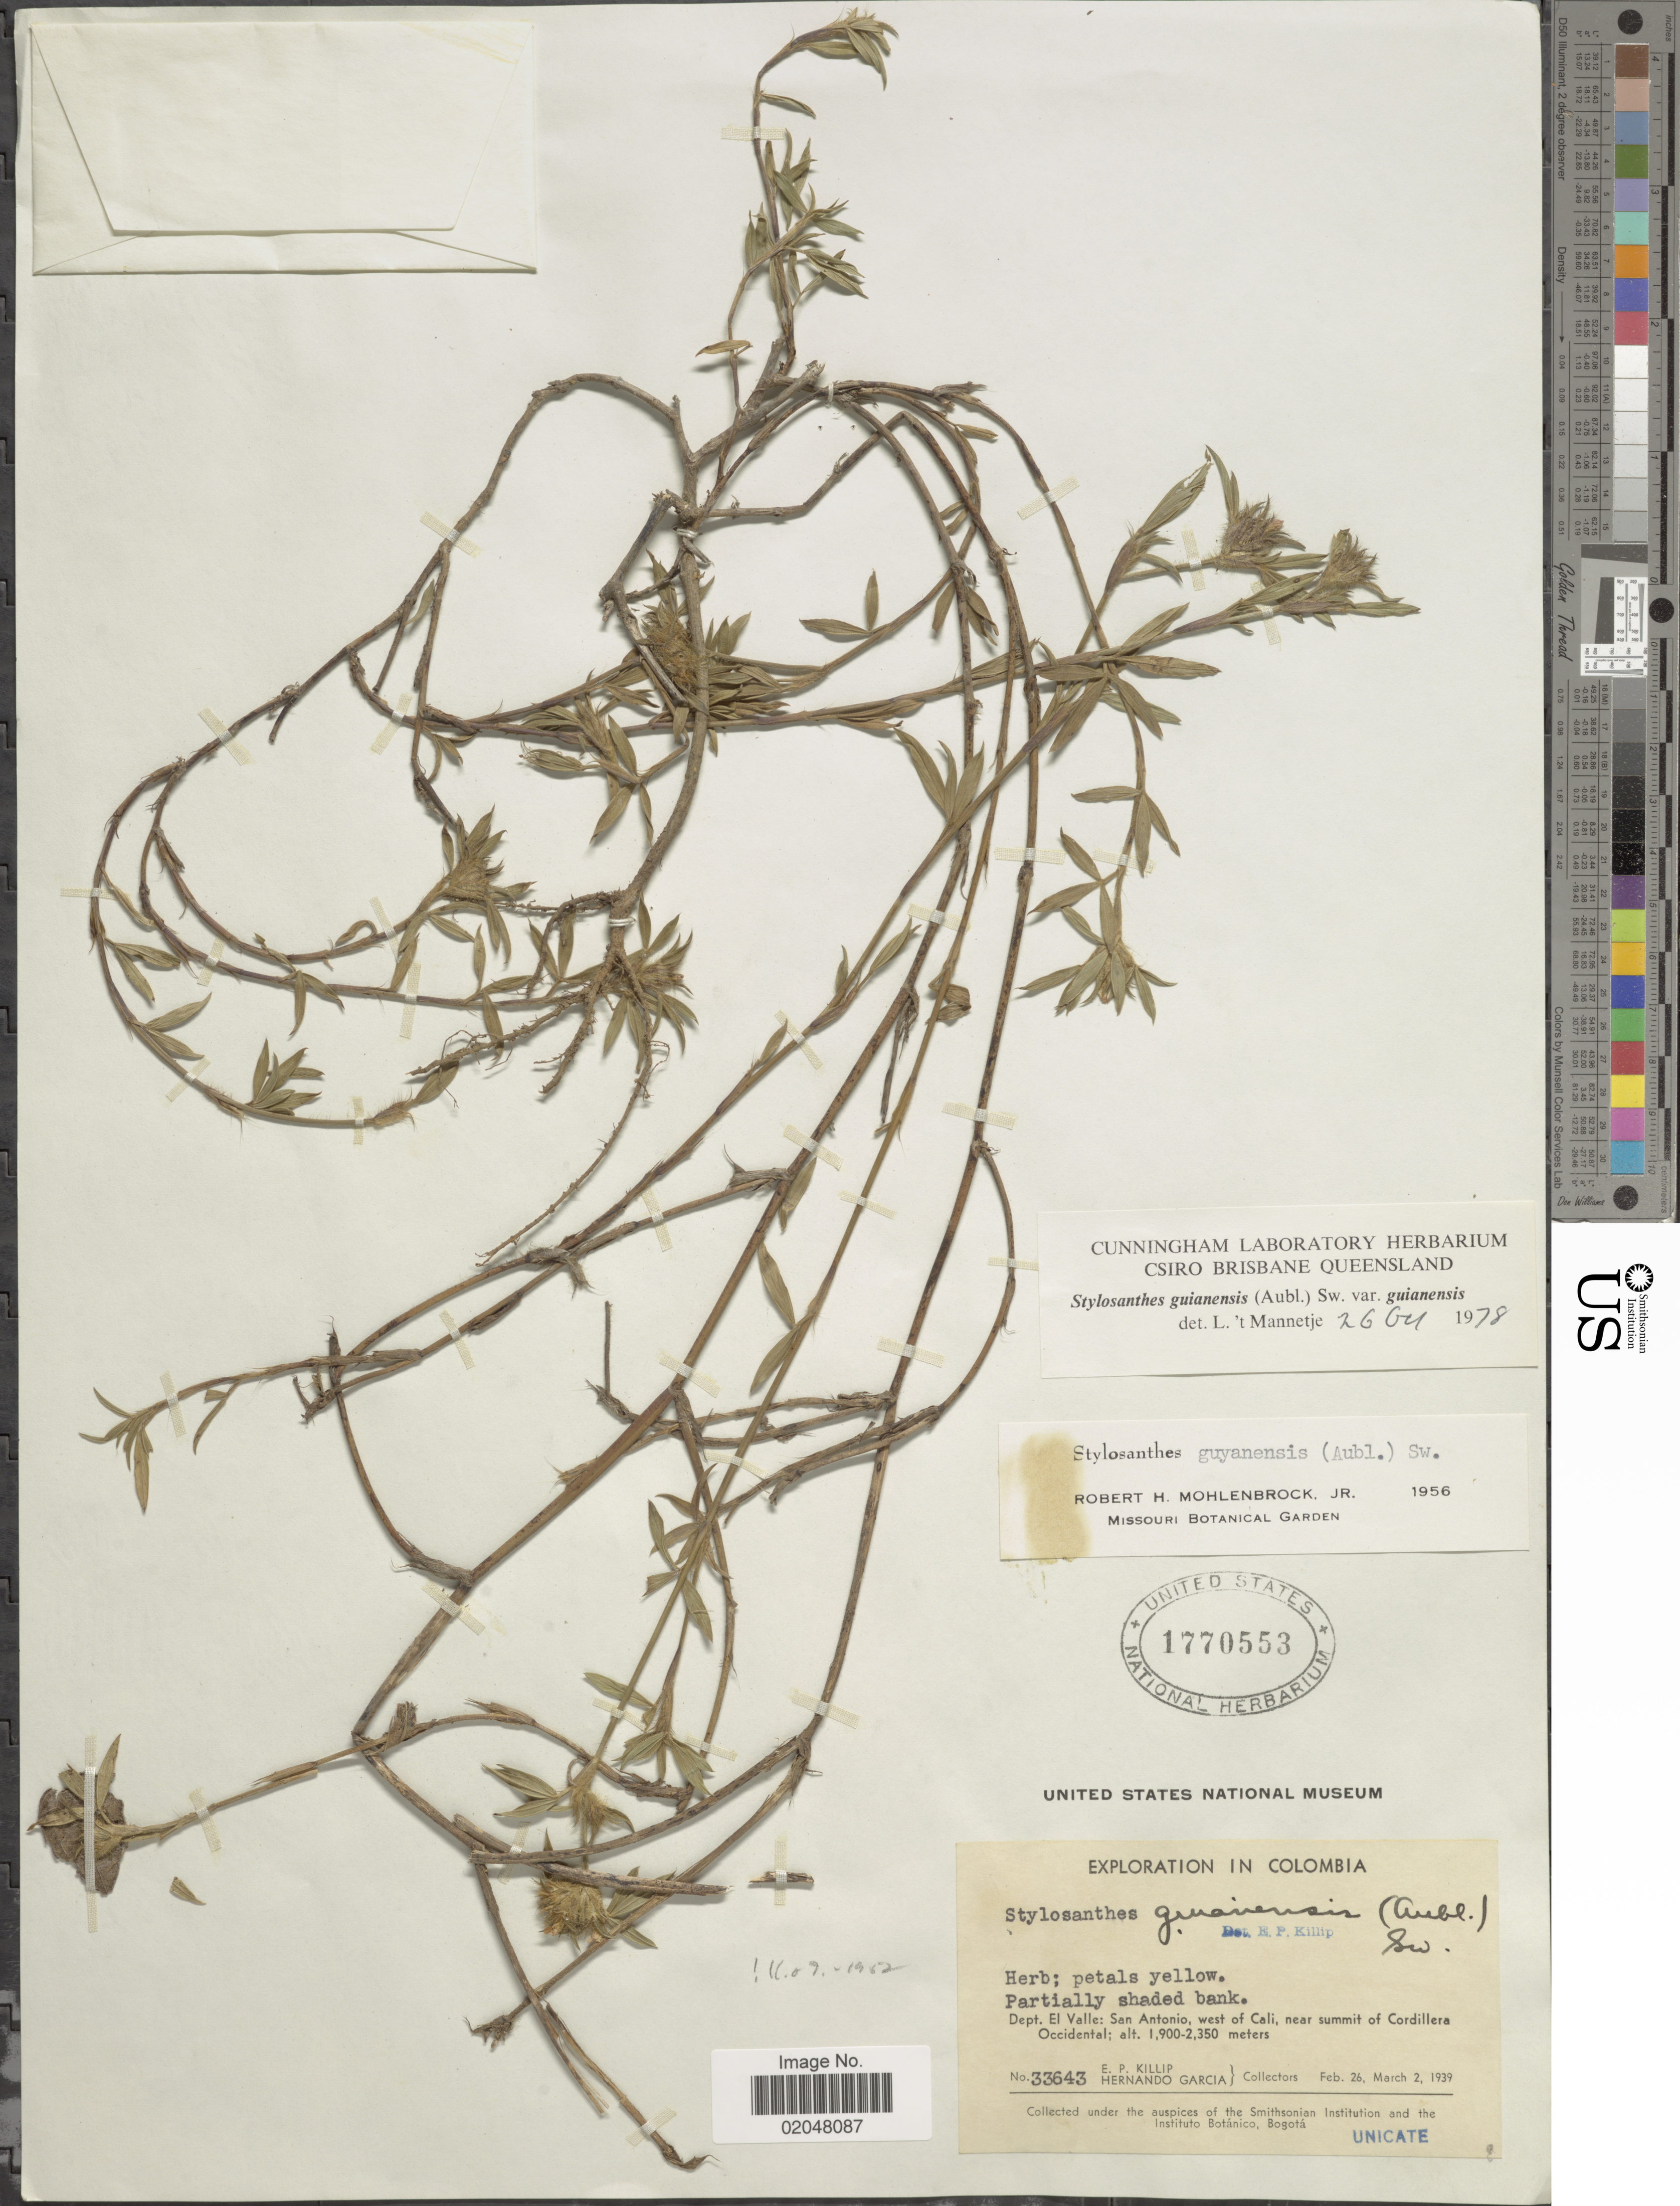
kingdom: Plantae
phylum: Tracheophyta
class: Magnoliopsida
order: Fabales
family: Fabaceae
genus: Stylosanthes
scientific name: Stylosanthes guianensis var. guianensis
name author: (Aubl.) Sw.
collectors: E. P. Killip & H. Garcia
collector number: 33643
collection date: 1939-02-26/1939-03-02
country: Colombia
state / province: Valle del Cauca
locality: San Antonio, west oif Cali,near summit of Cordillera Occidental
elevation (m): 1900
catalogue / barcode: US 1770553